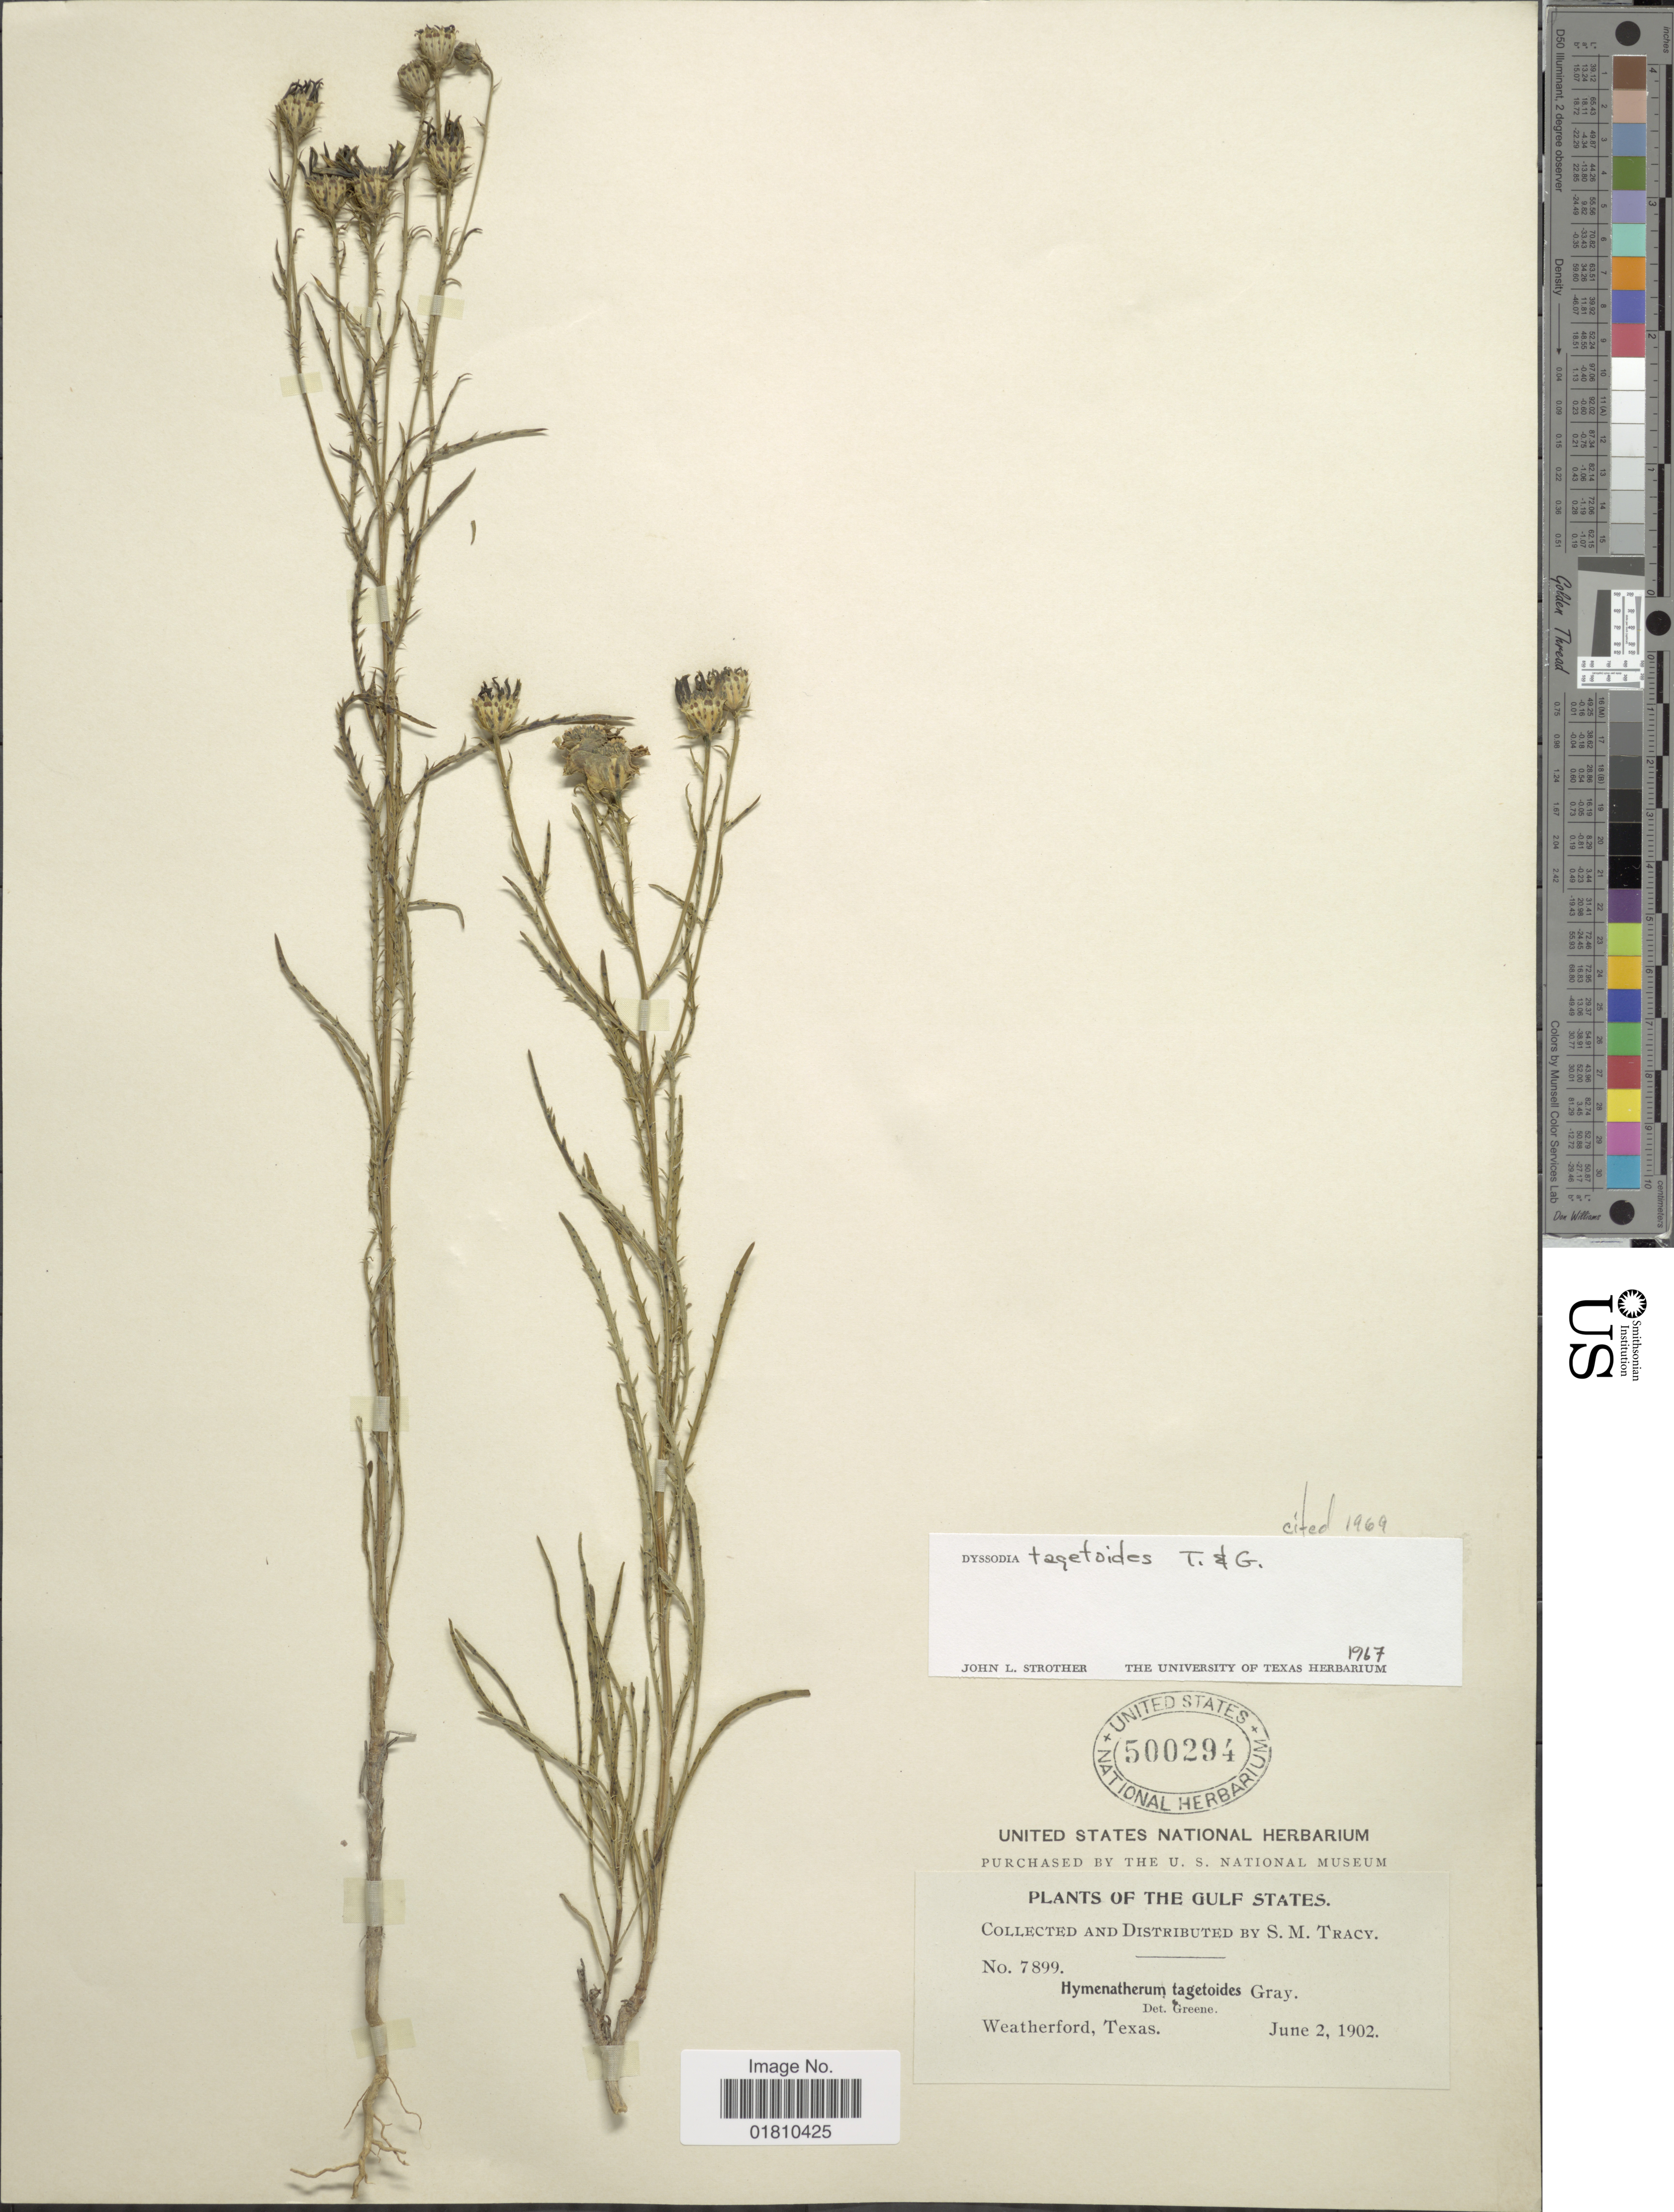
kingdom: Plantae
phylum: Tracheophyta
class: Magnoliopsida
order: Asterales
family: Asteraceae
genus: Dysodiopsis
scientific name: Dysodiopsis tagetoides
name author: (Torr. & A. Gray) Rydb.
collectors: S. M. Tracy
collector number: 7899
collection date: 1902-06-02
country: United States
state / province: Texas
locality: Gulf States, Weatherford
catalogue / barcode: US 500294